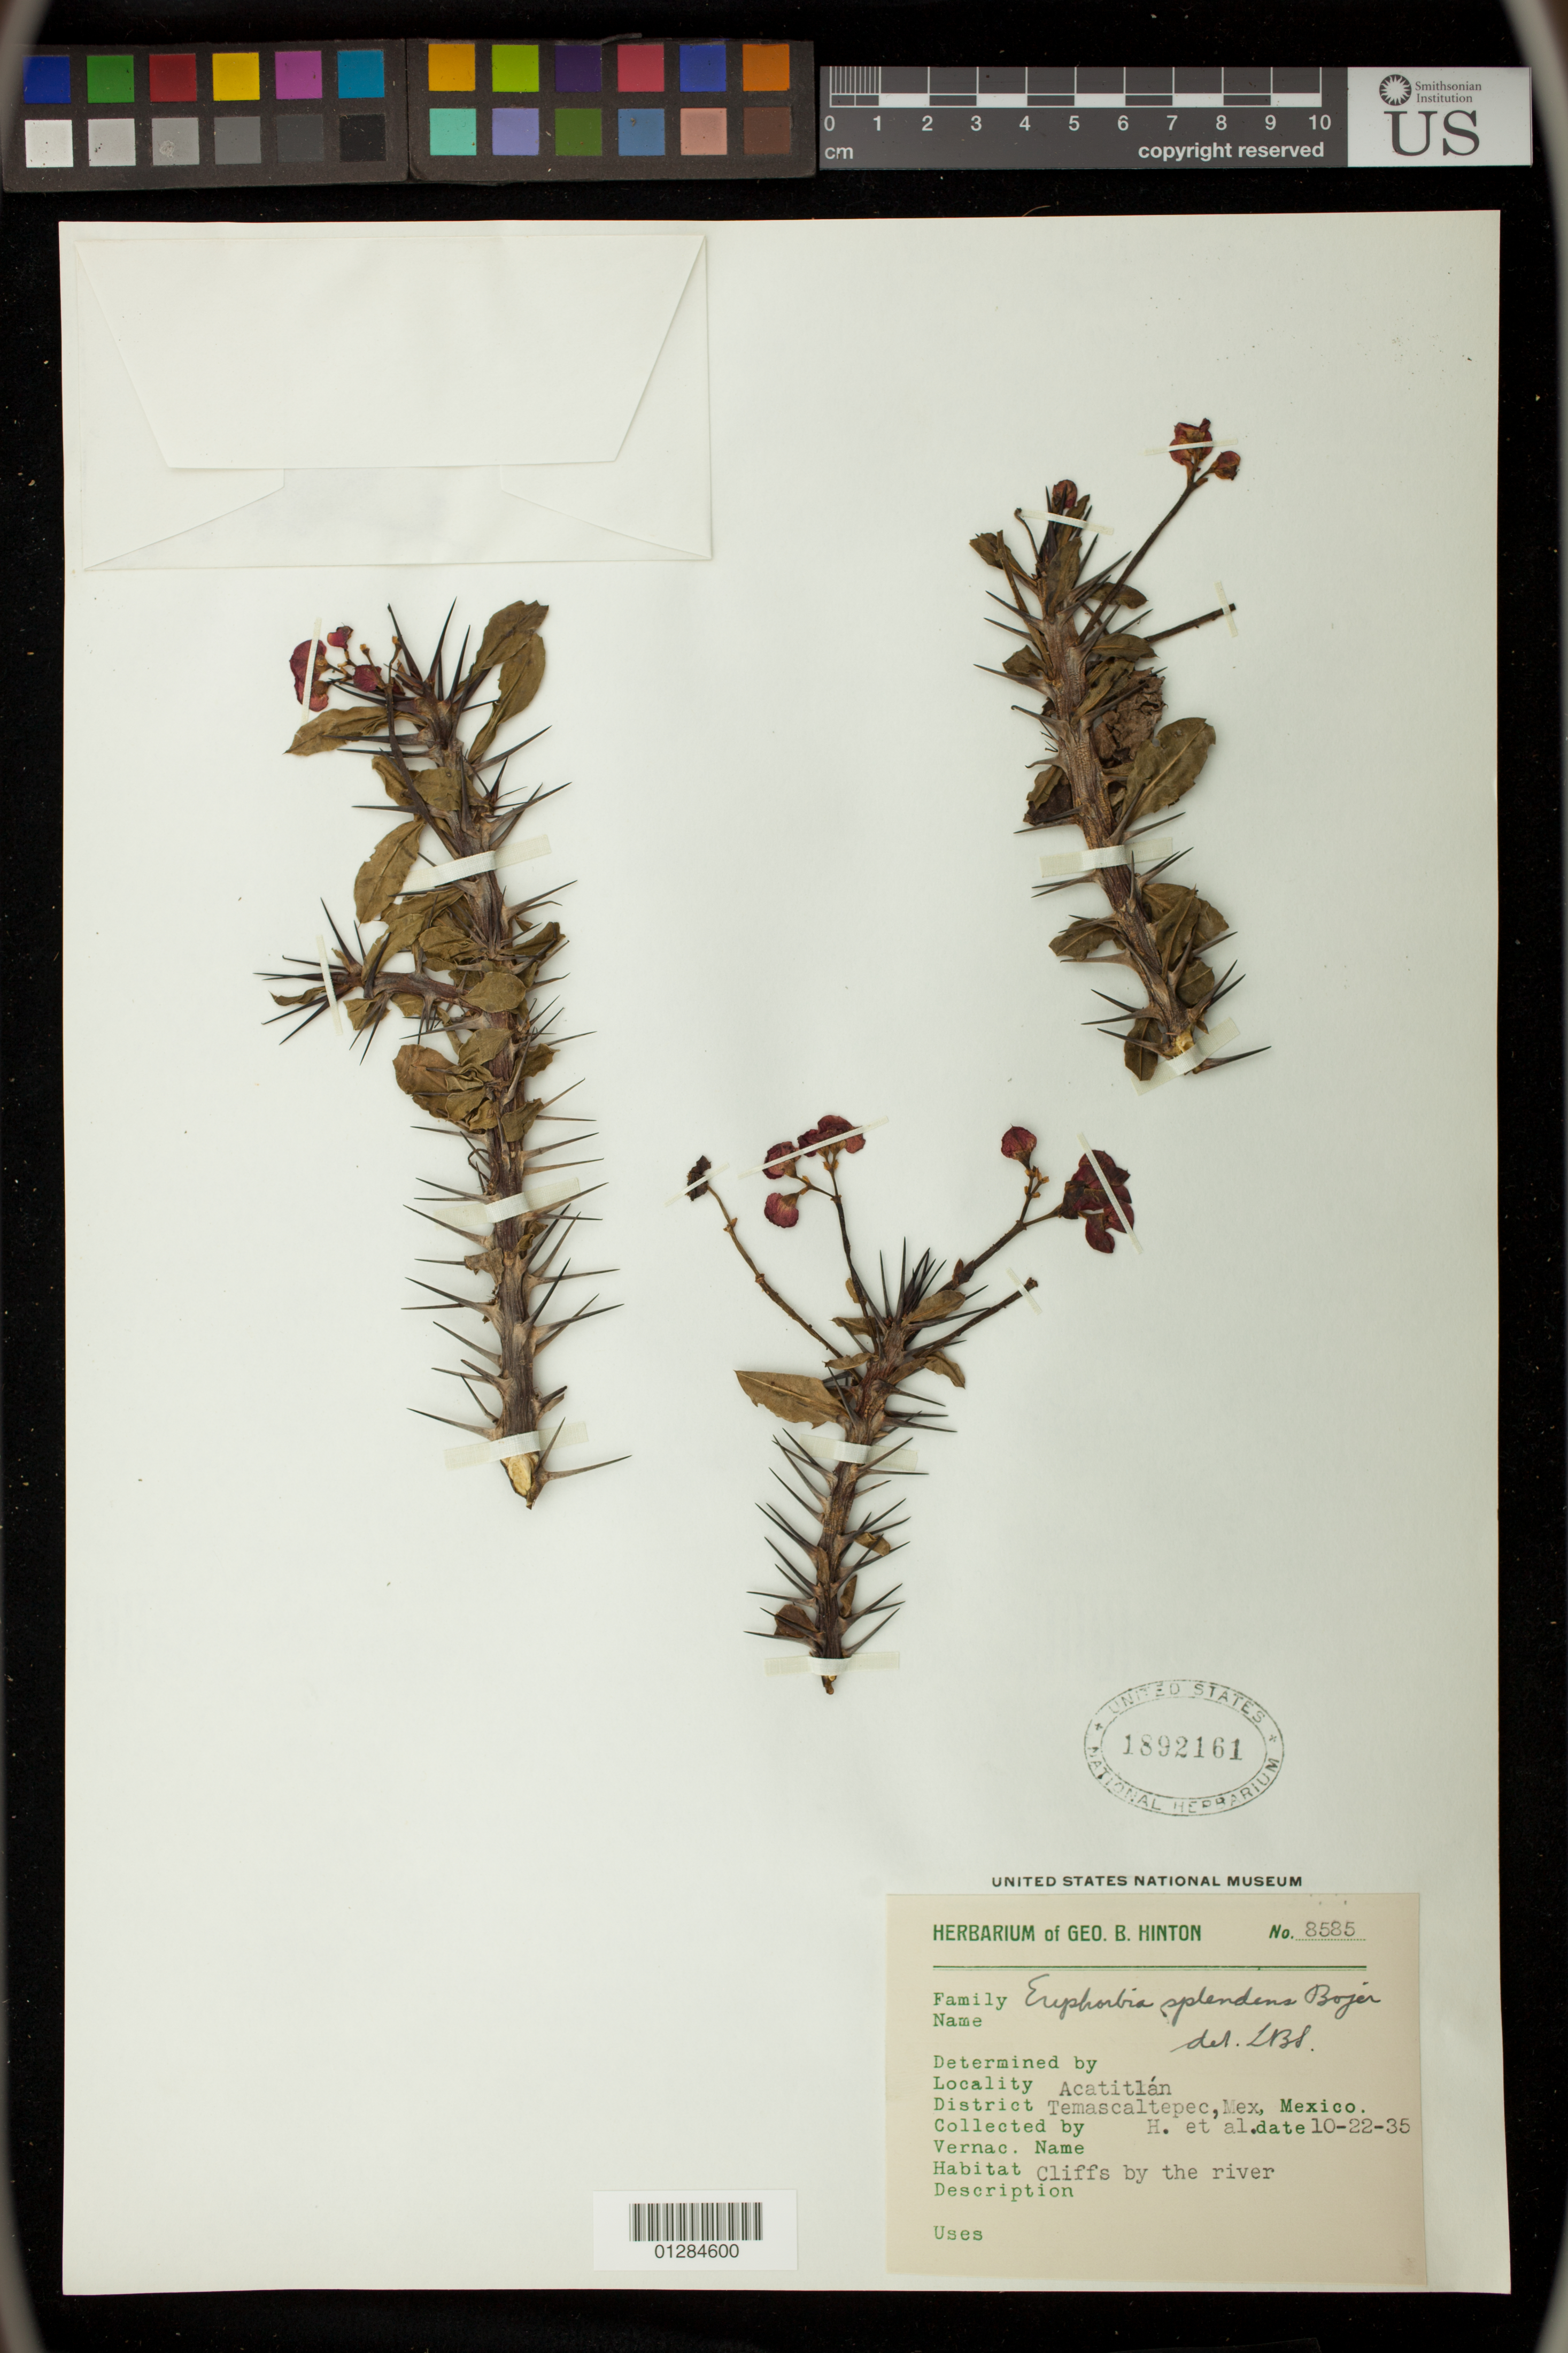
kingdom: Plantae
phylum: Tracheophyta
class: Magnoliopsida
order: Malpighiales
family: Euphorbiaceae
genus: Euphorbia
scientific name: Euphorbia milii var. splendens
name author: (Bojer ex Hook.) Ursch & Leandri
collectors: G. B. Hinton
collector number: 8585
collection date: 1935-10-22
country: Mexico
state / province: México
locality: Cliffs by the river.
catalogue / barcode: US 1892161